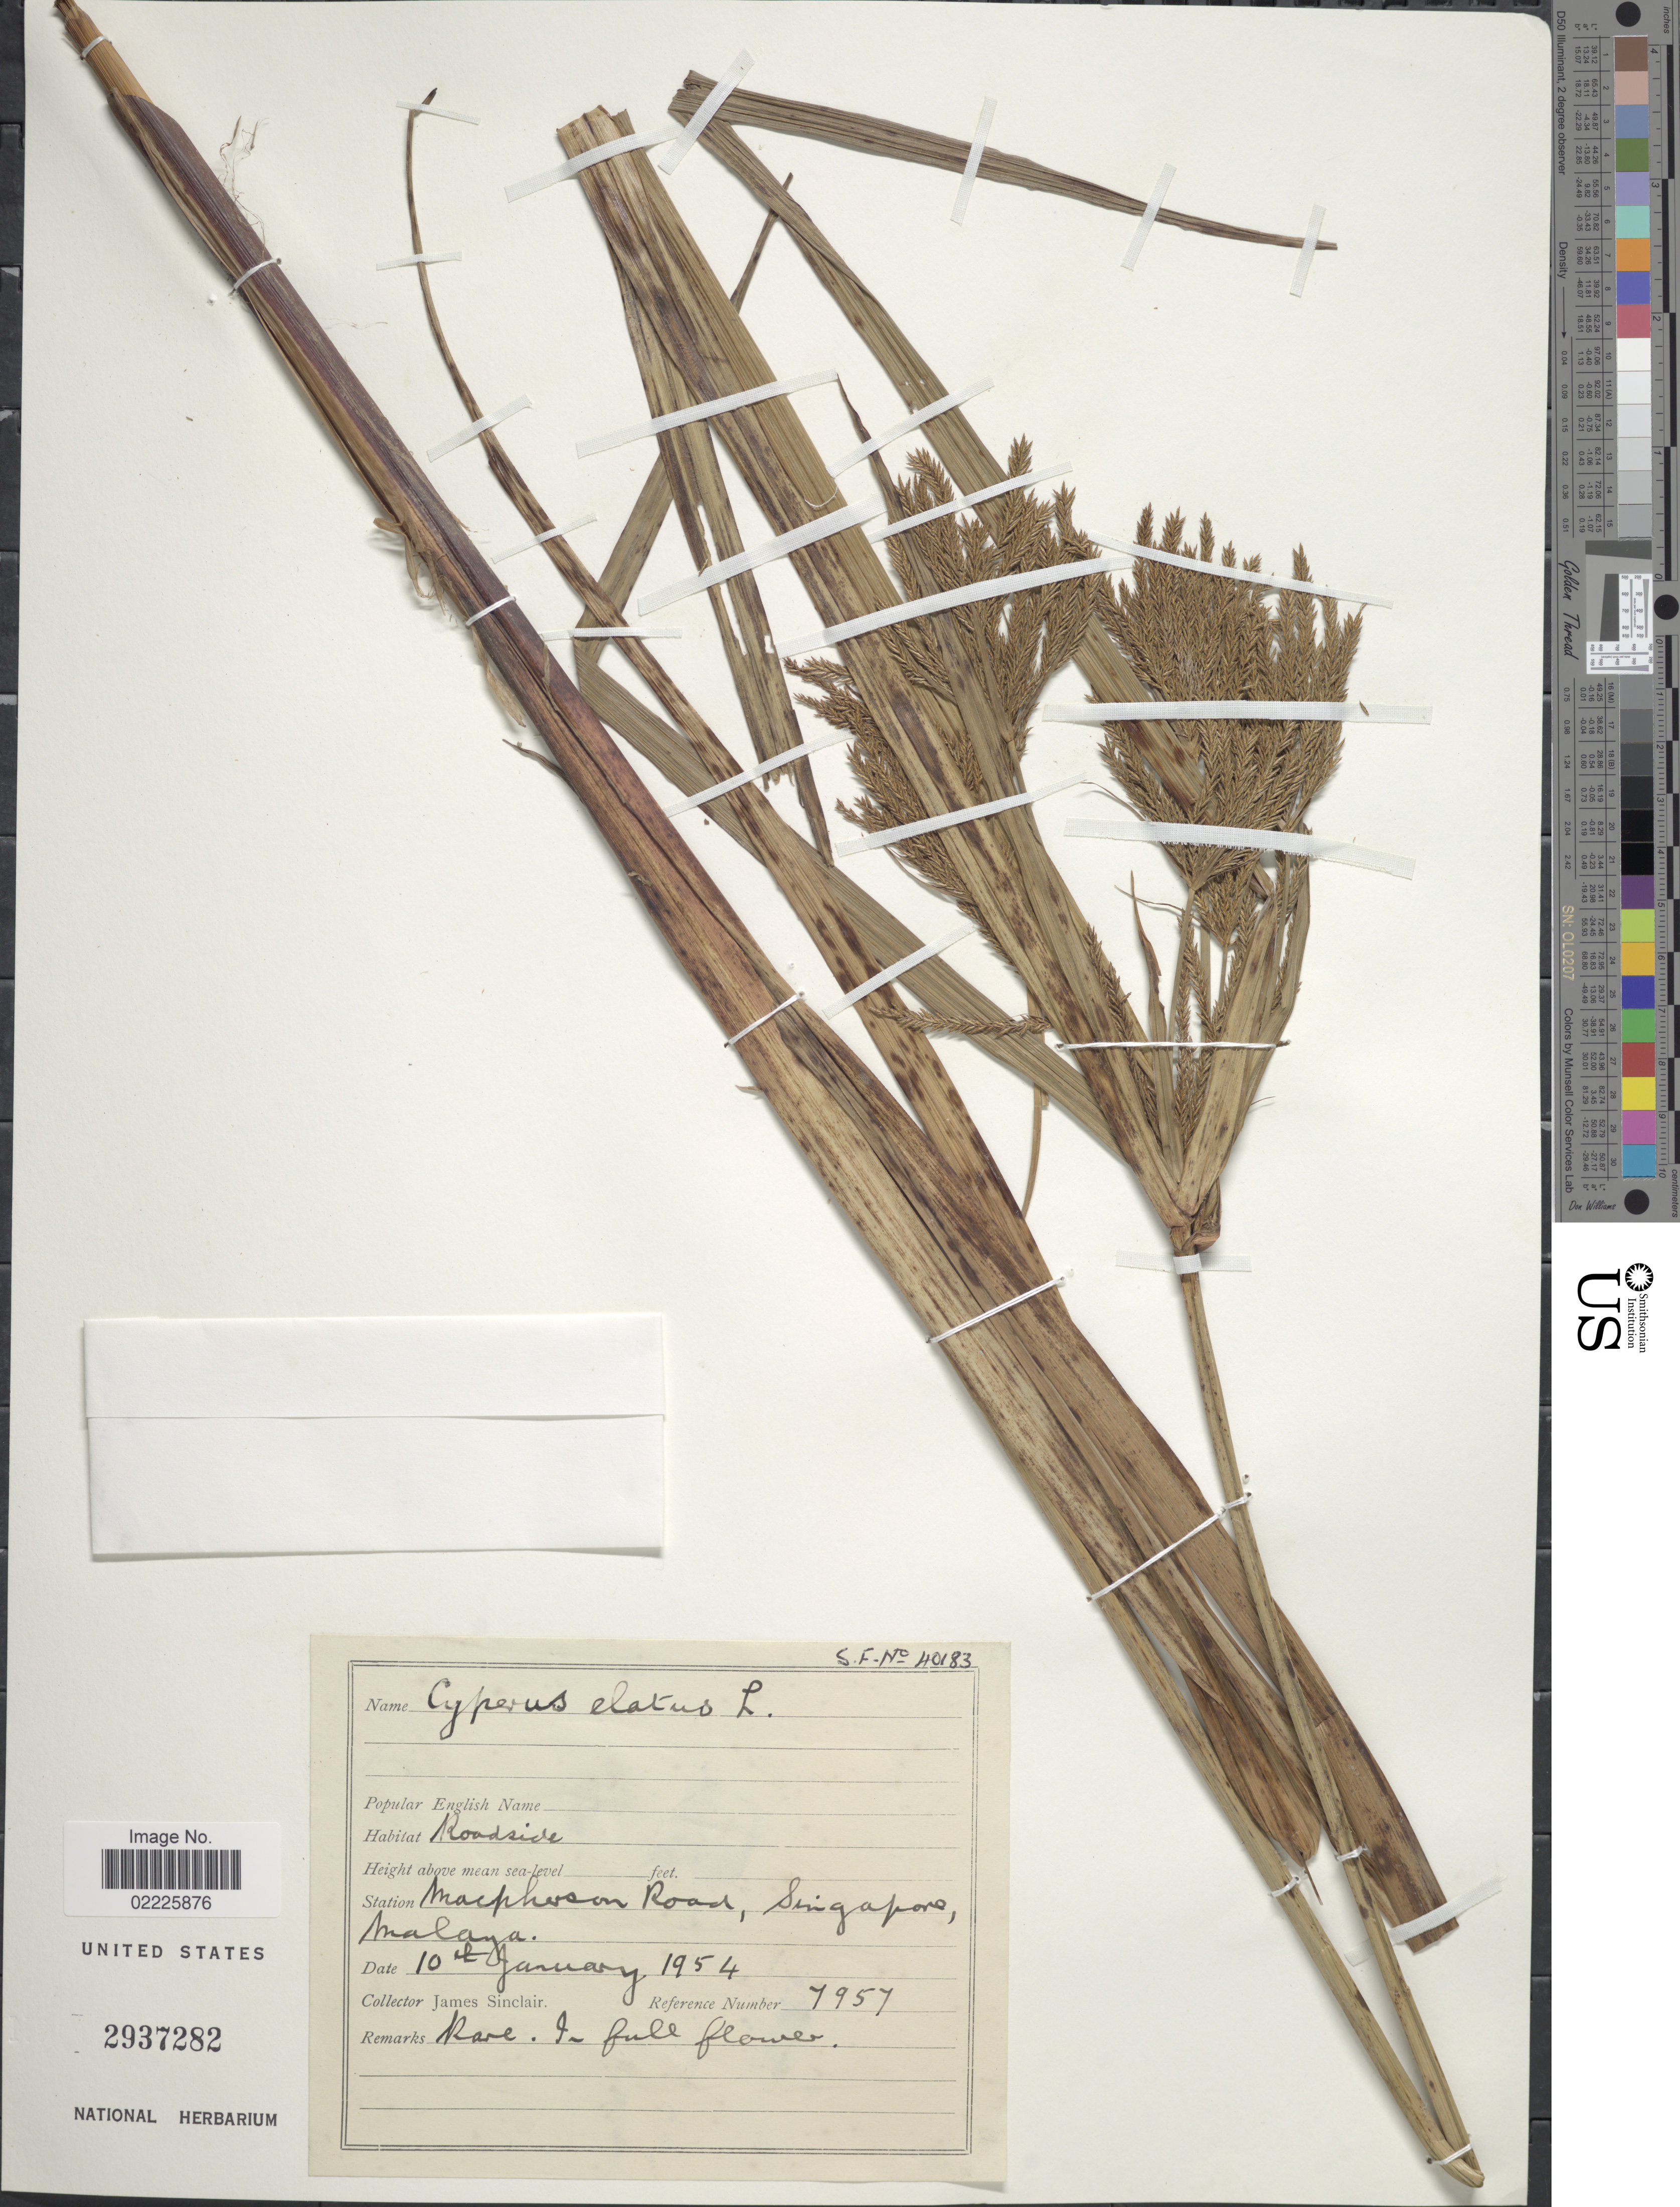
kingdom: Plantae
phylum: Tracheophyta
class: Liliopsida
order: Poales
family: Cyperaceae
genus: Cyperus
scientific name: Cyperus elatus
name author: L.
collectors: J. Sinclair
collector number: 7957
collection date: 1954-01-10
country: Singapore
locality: Macphosan Road, Malaya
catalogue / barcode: US 2937282